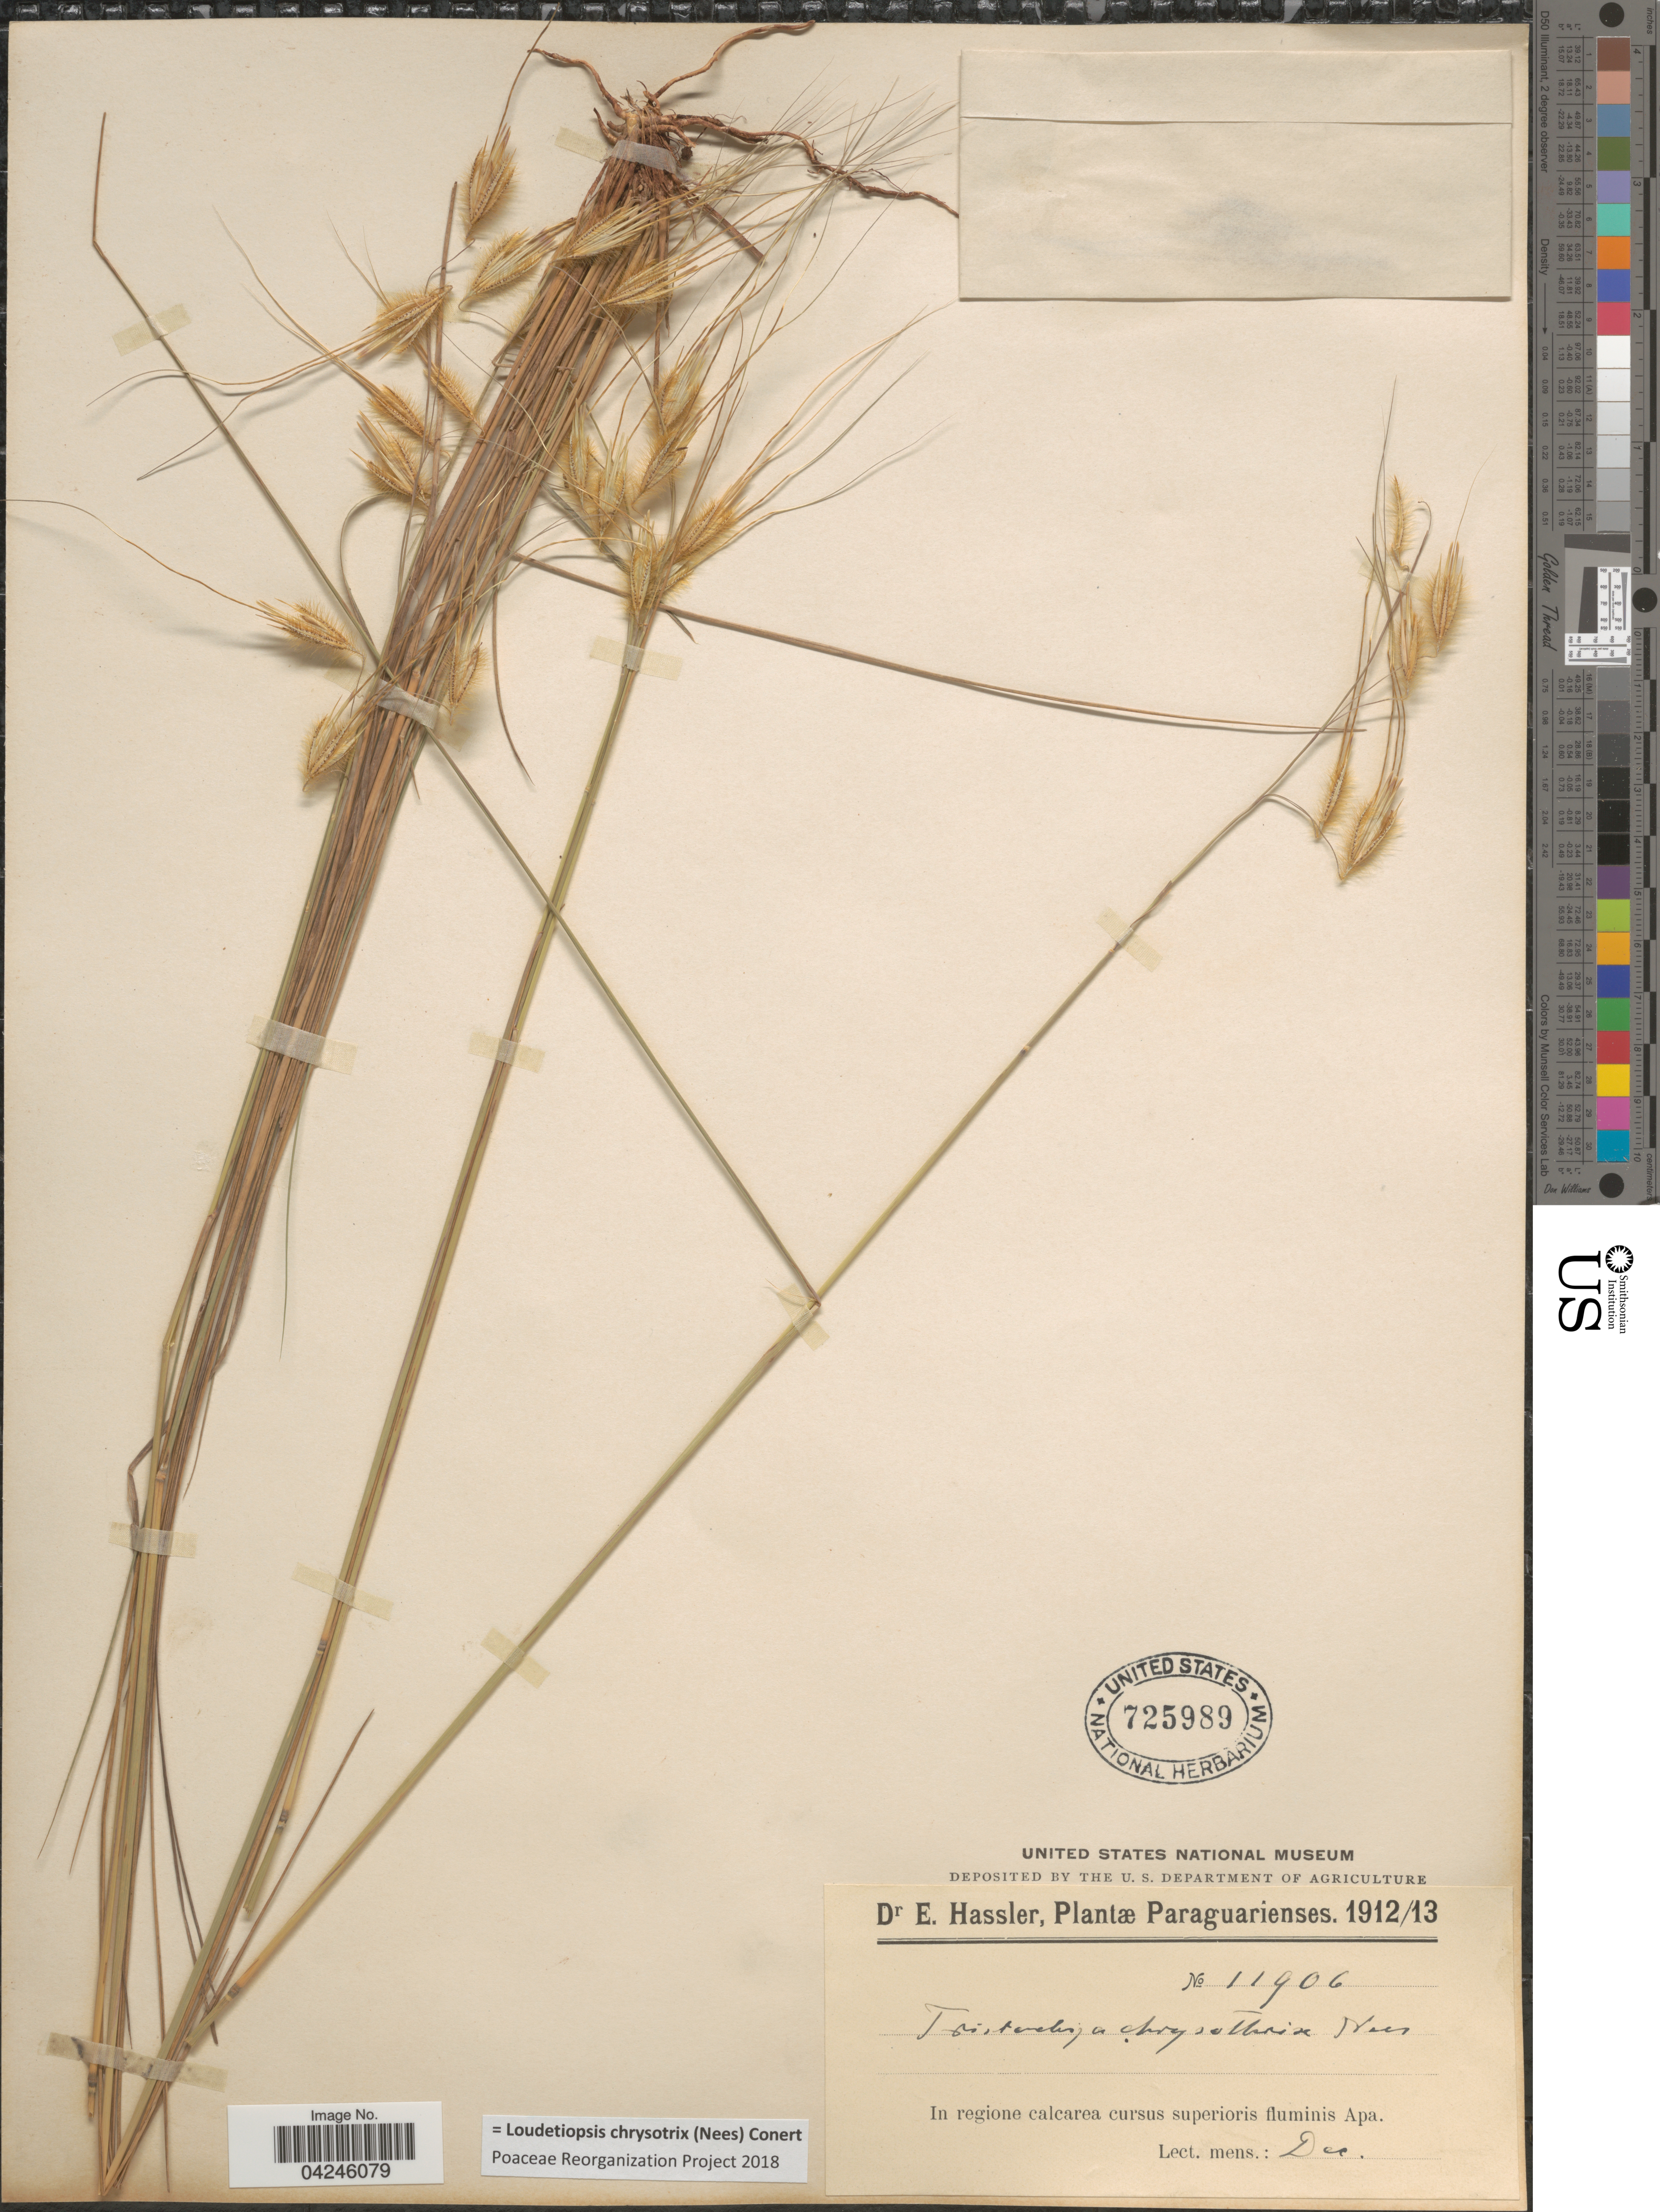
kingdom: Plantae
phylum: Tracheophyta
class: Liliopsida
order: Poales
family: Poaceae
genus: Loudetiopsis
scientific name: Loudetiopsis chrysothrix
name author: (Nees) Conert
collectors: E. Hassler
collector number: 11906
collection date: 1912-12/1913-12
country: Paraguay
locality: Paraguarienses. In regione calcarea cursus superioris fluminis Apa.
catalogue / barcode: US 725989